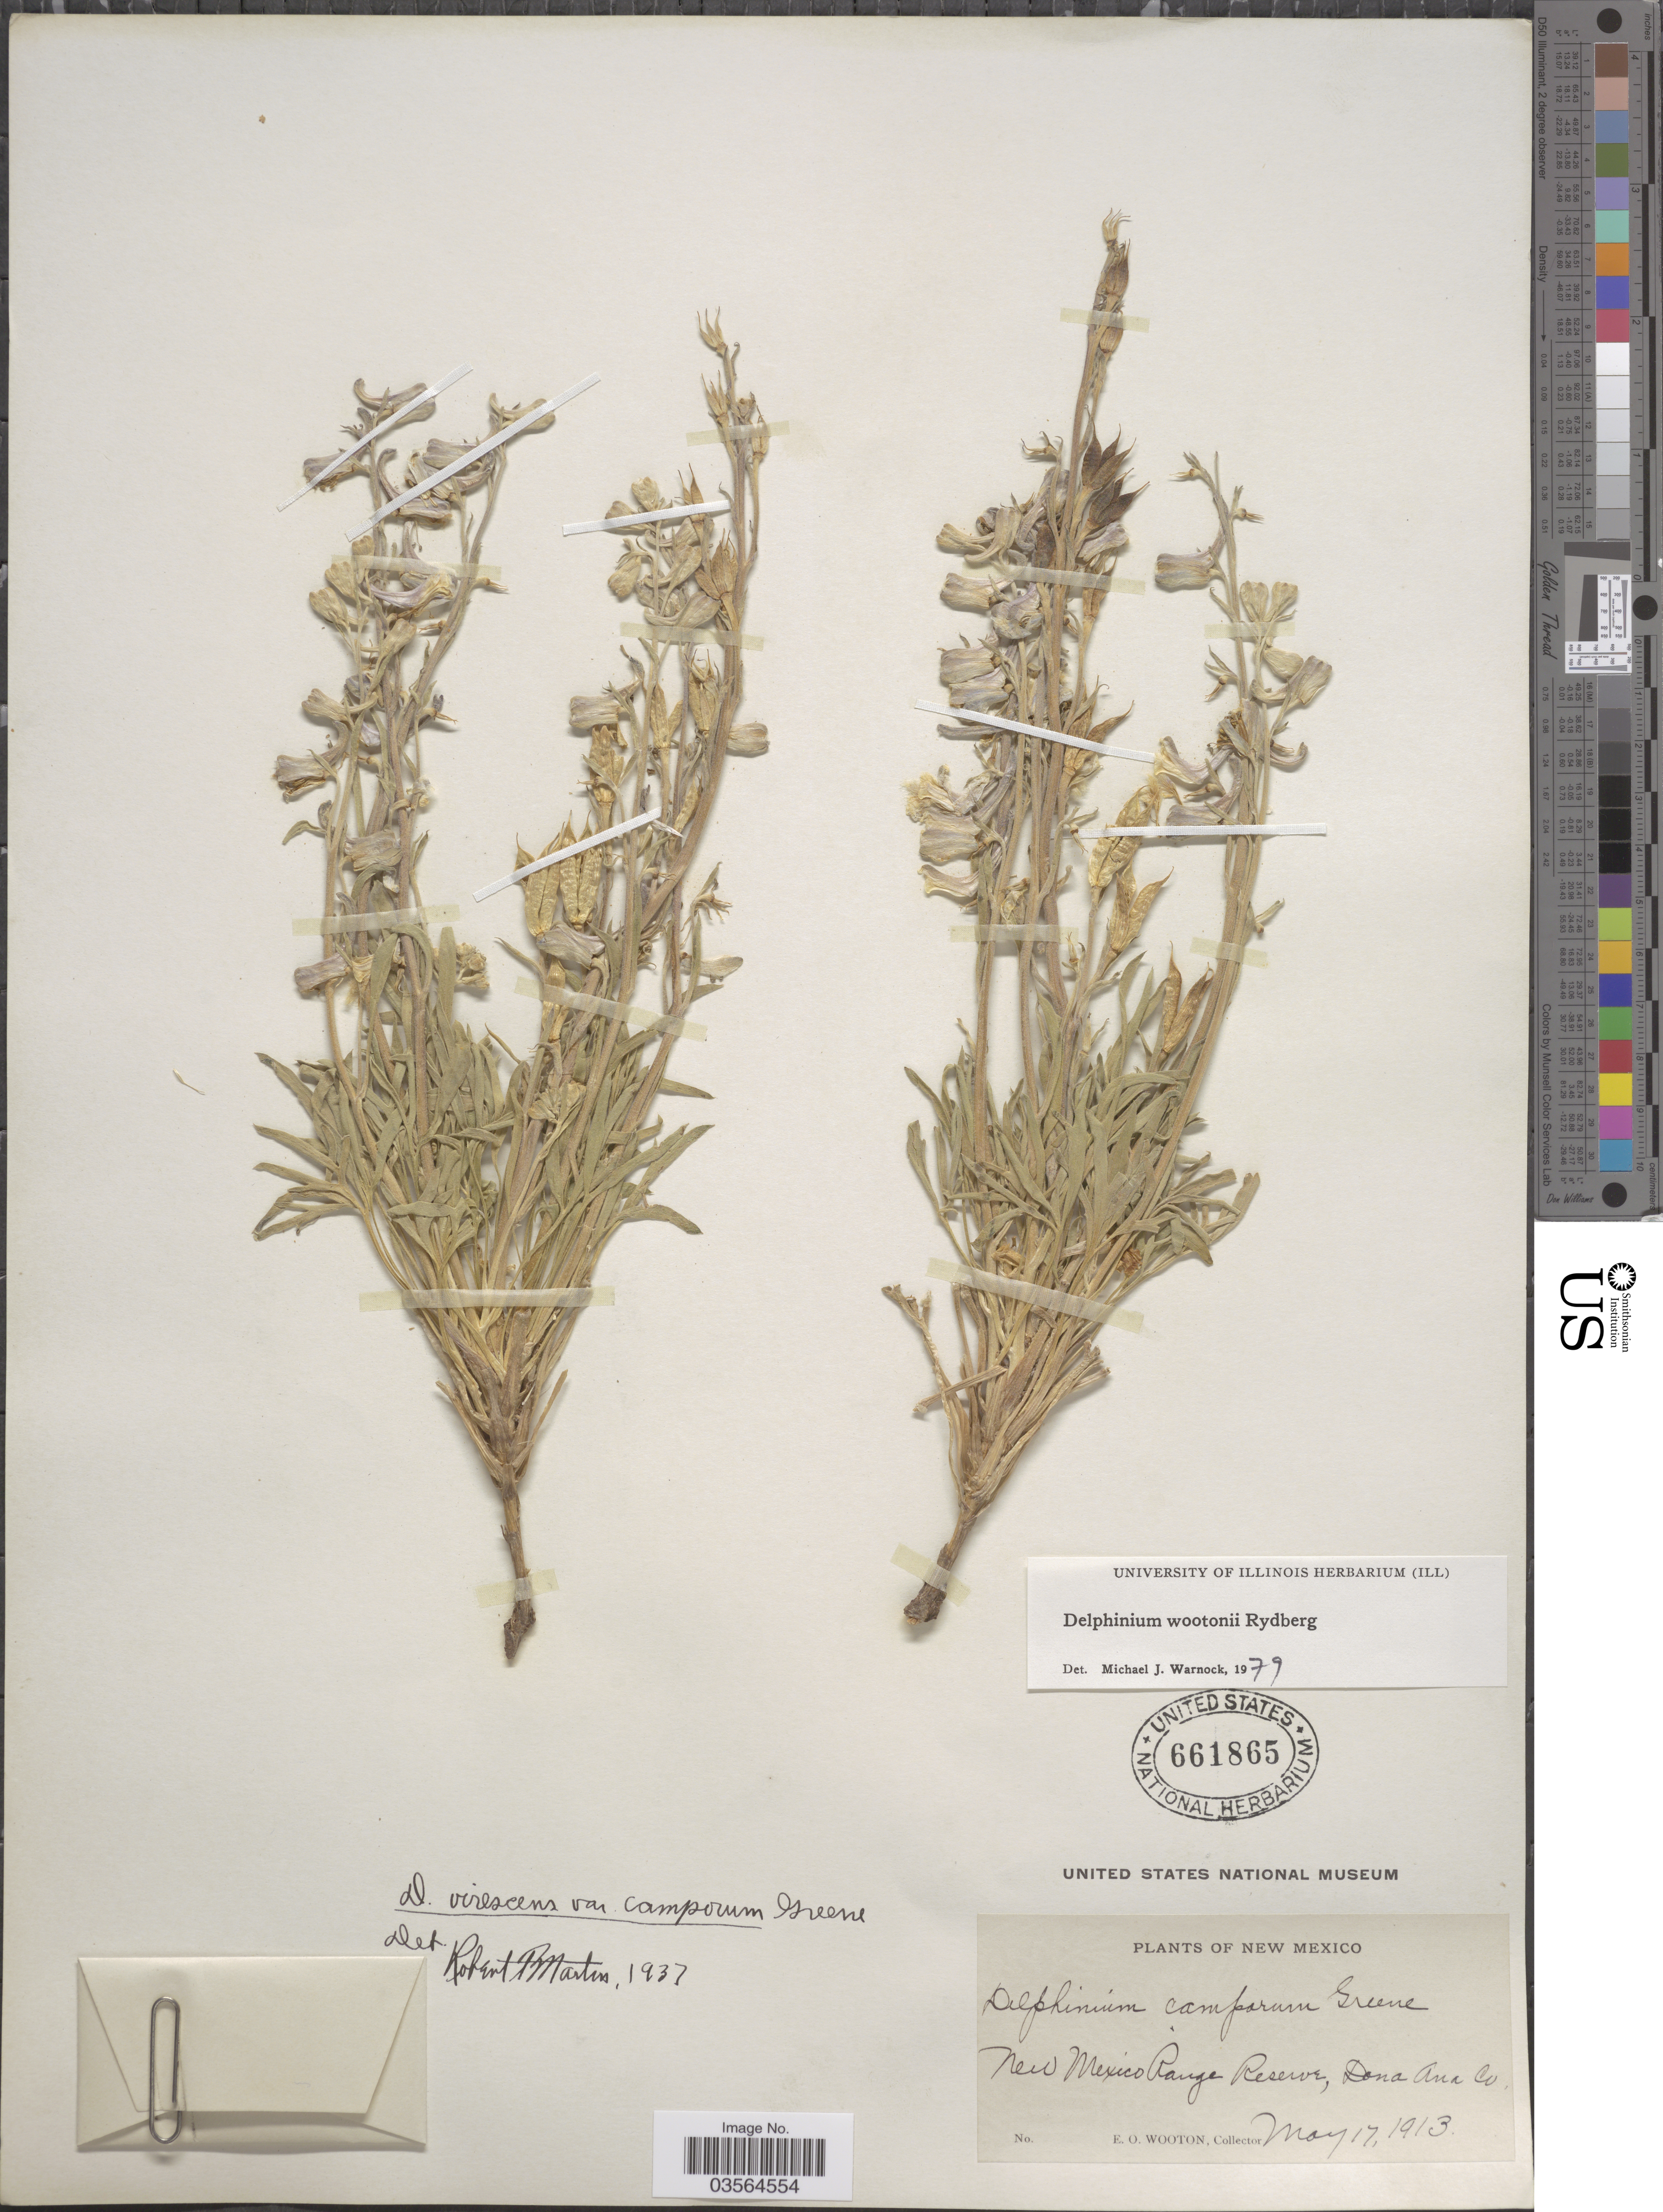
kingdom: Plantae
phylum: Tracheophyta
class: Magnoliopsida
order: Ranunculales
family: Ranunculaceae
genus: Delphinium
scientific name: Delphinium wootonii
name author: Rydb.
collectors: E. O. Wooton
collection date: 1913-05-17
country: United States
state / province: New Mexico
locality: New Mexico Range Reserve, Dona Ana Co.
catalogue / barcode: US 661865